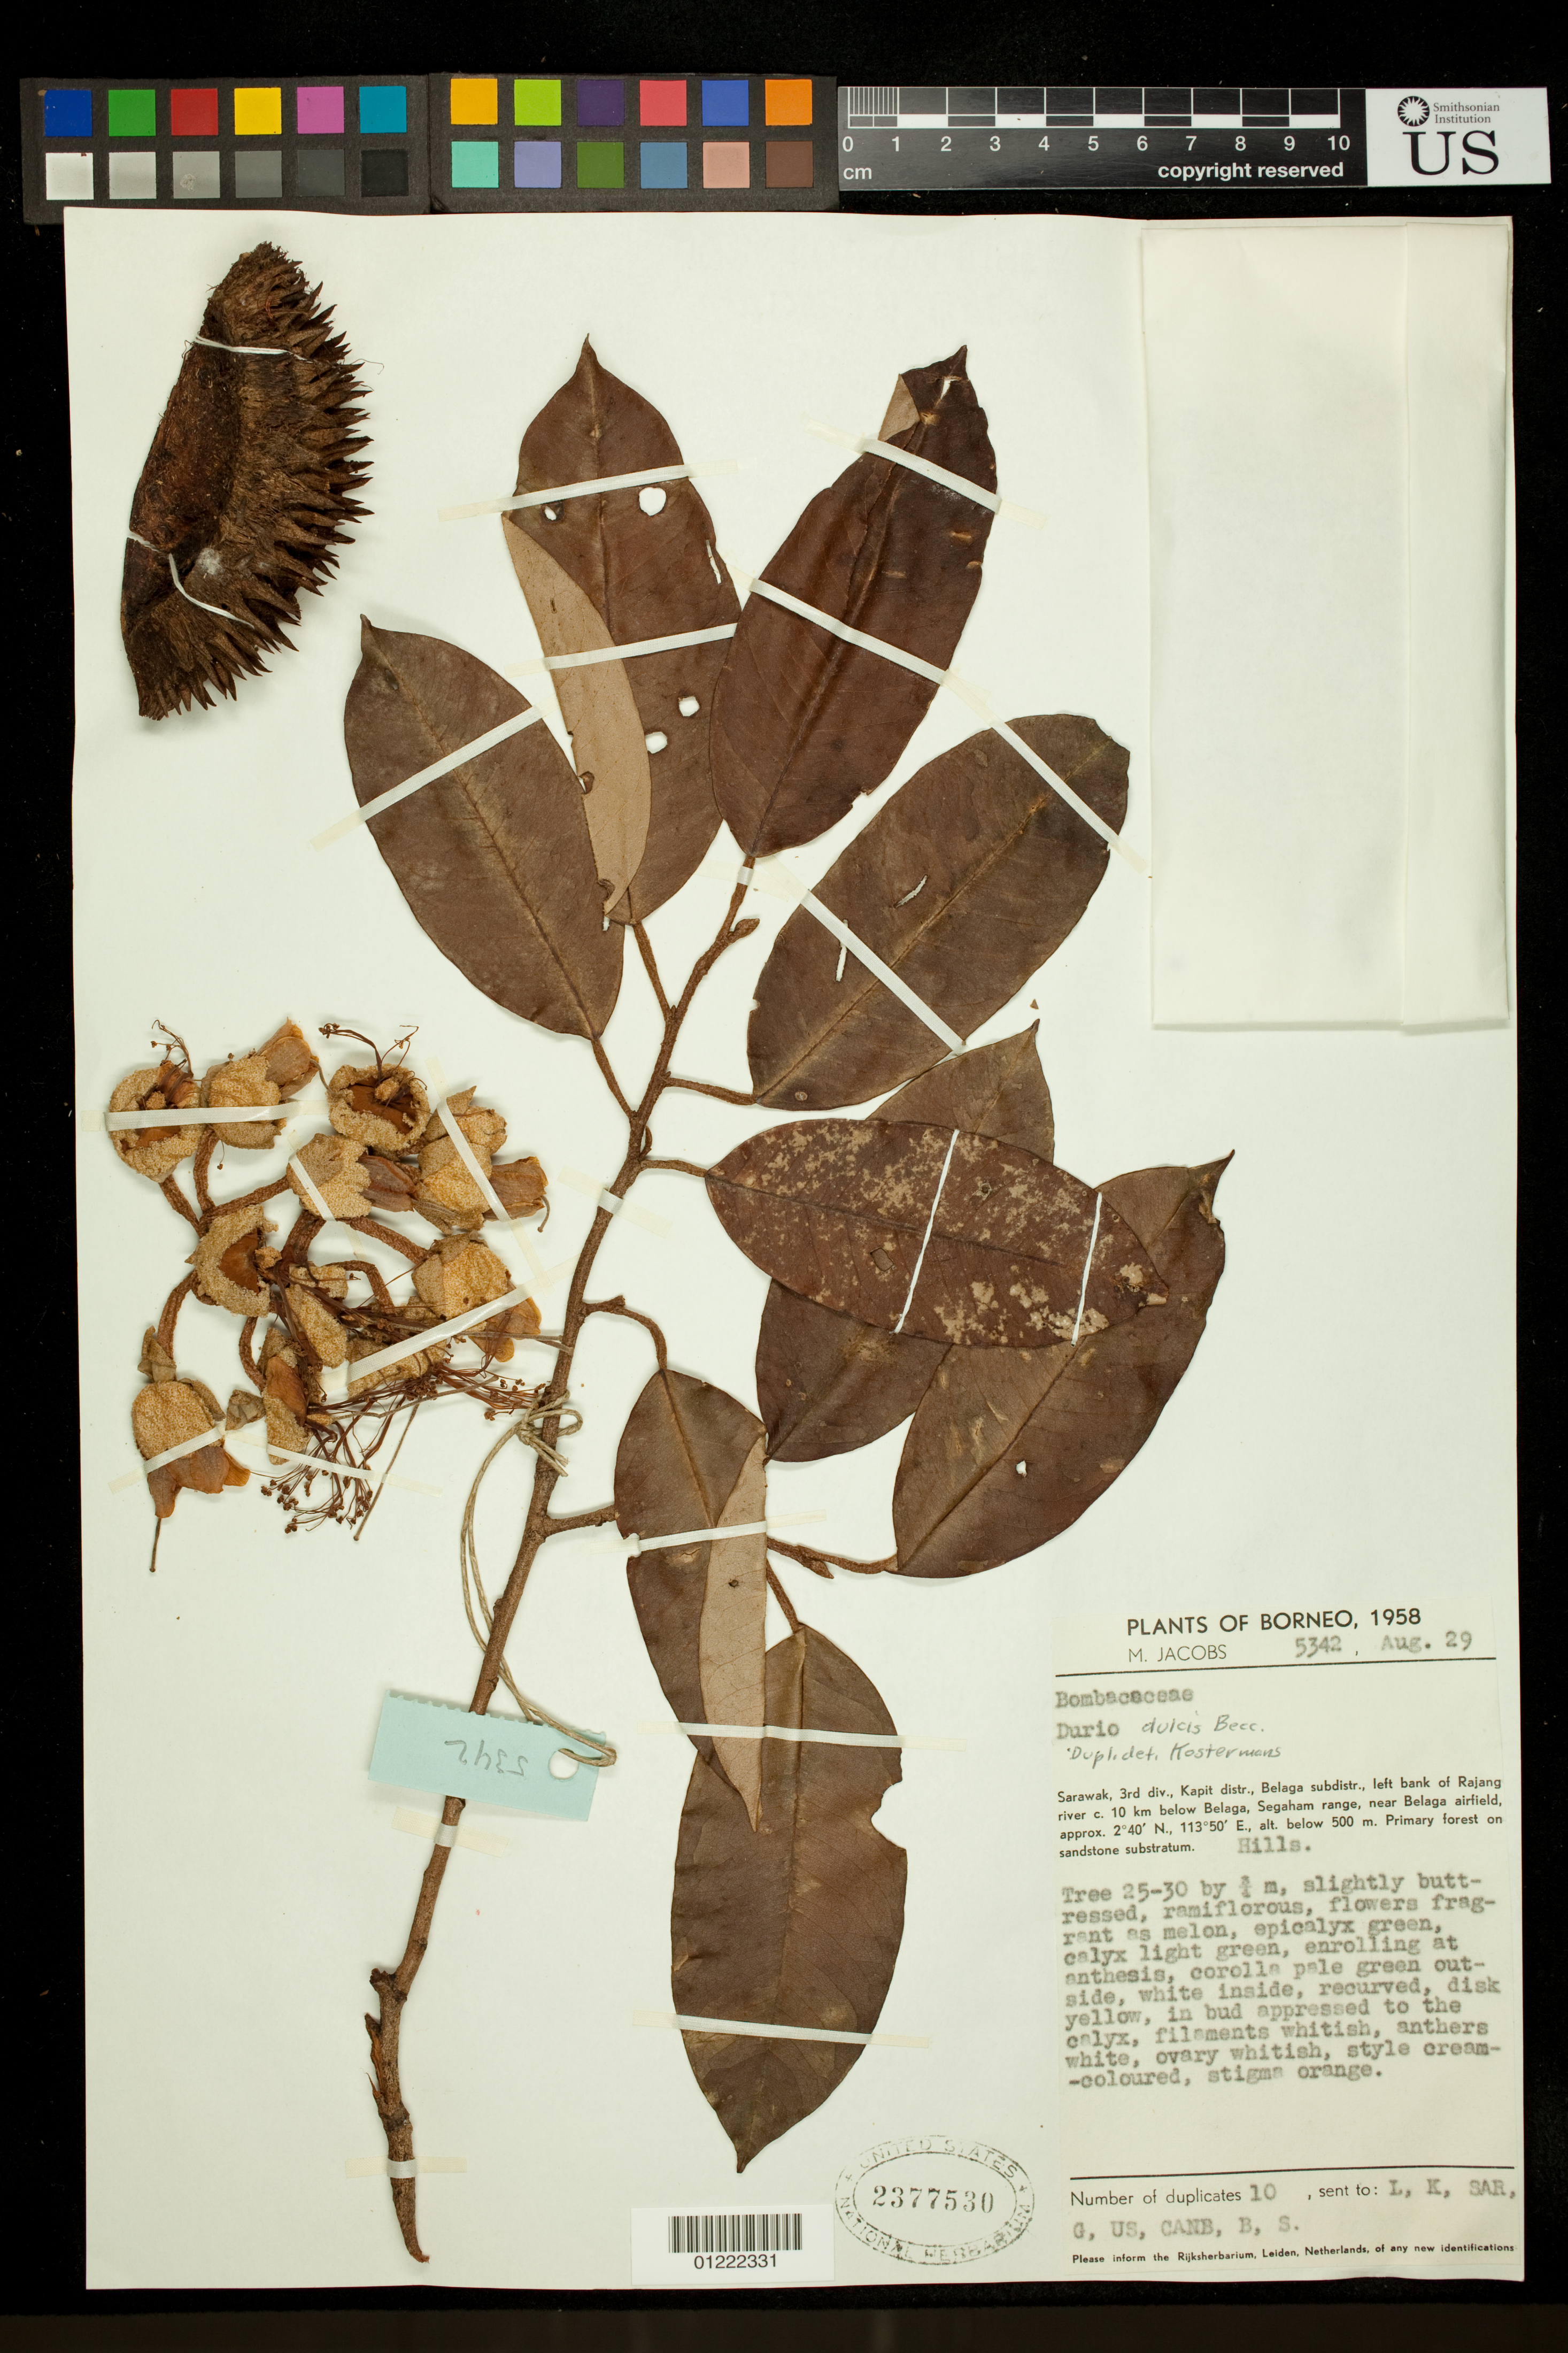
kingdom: Plantae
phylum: Tracheophyta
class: Magnoliopsida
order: Malvales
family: Malvaceae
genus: Durio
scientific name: Durio dulcis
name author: Becc.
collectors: M. Jacobs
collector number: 5342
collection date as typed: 8/29/1958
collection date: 1958-08-29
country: Malaysia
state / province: Sarawak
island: Borneo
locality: Borneo, Sarawak, Kapit distr., Belaga subdistr., left bank of Rajang river c. 10 km below Belaga, Segaham range, near Belaga airfield.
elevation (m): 500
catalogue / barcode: US 2377530